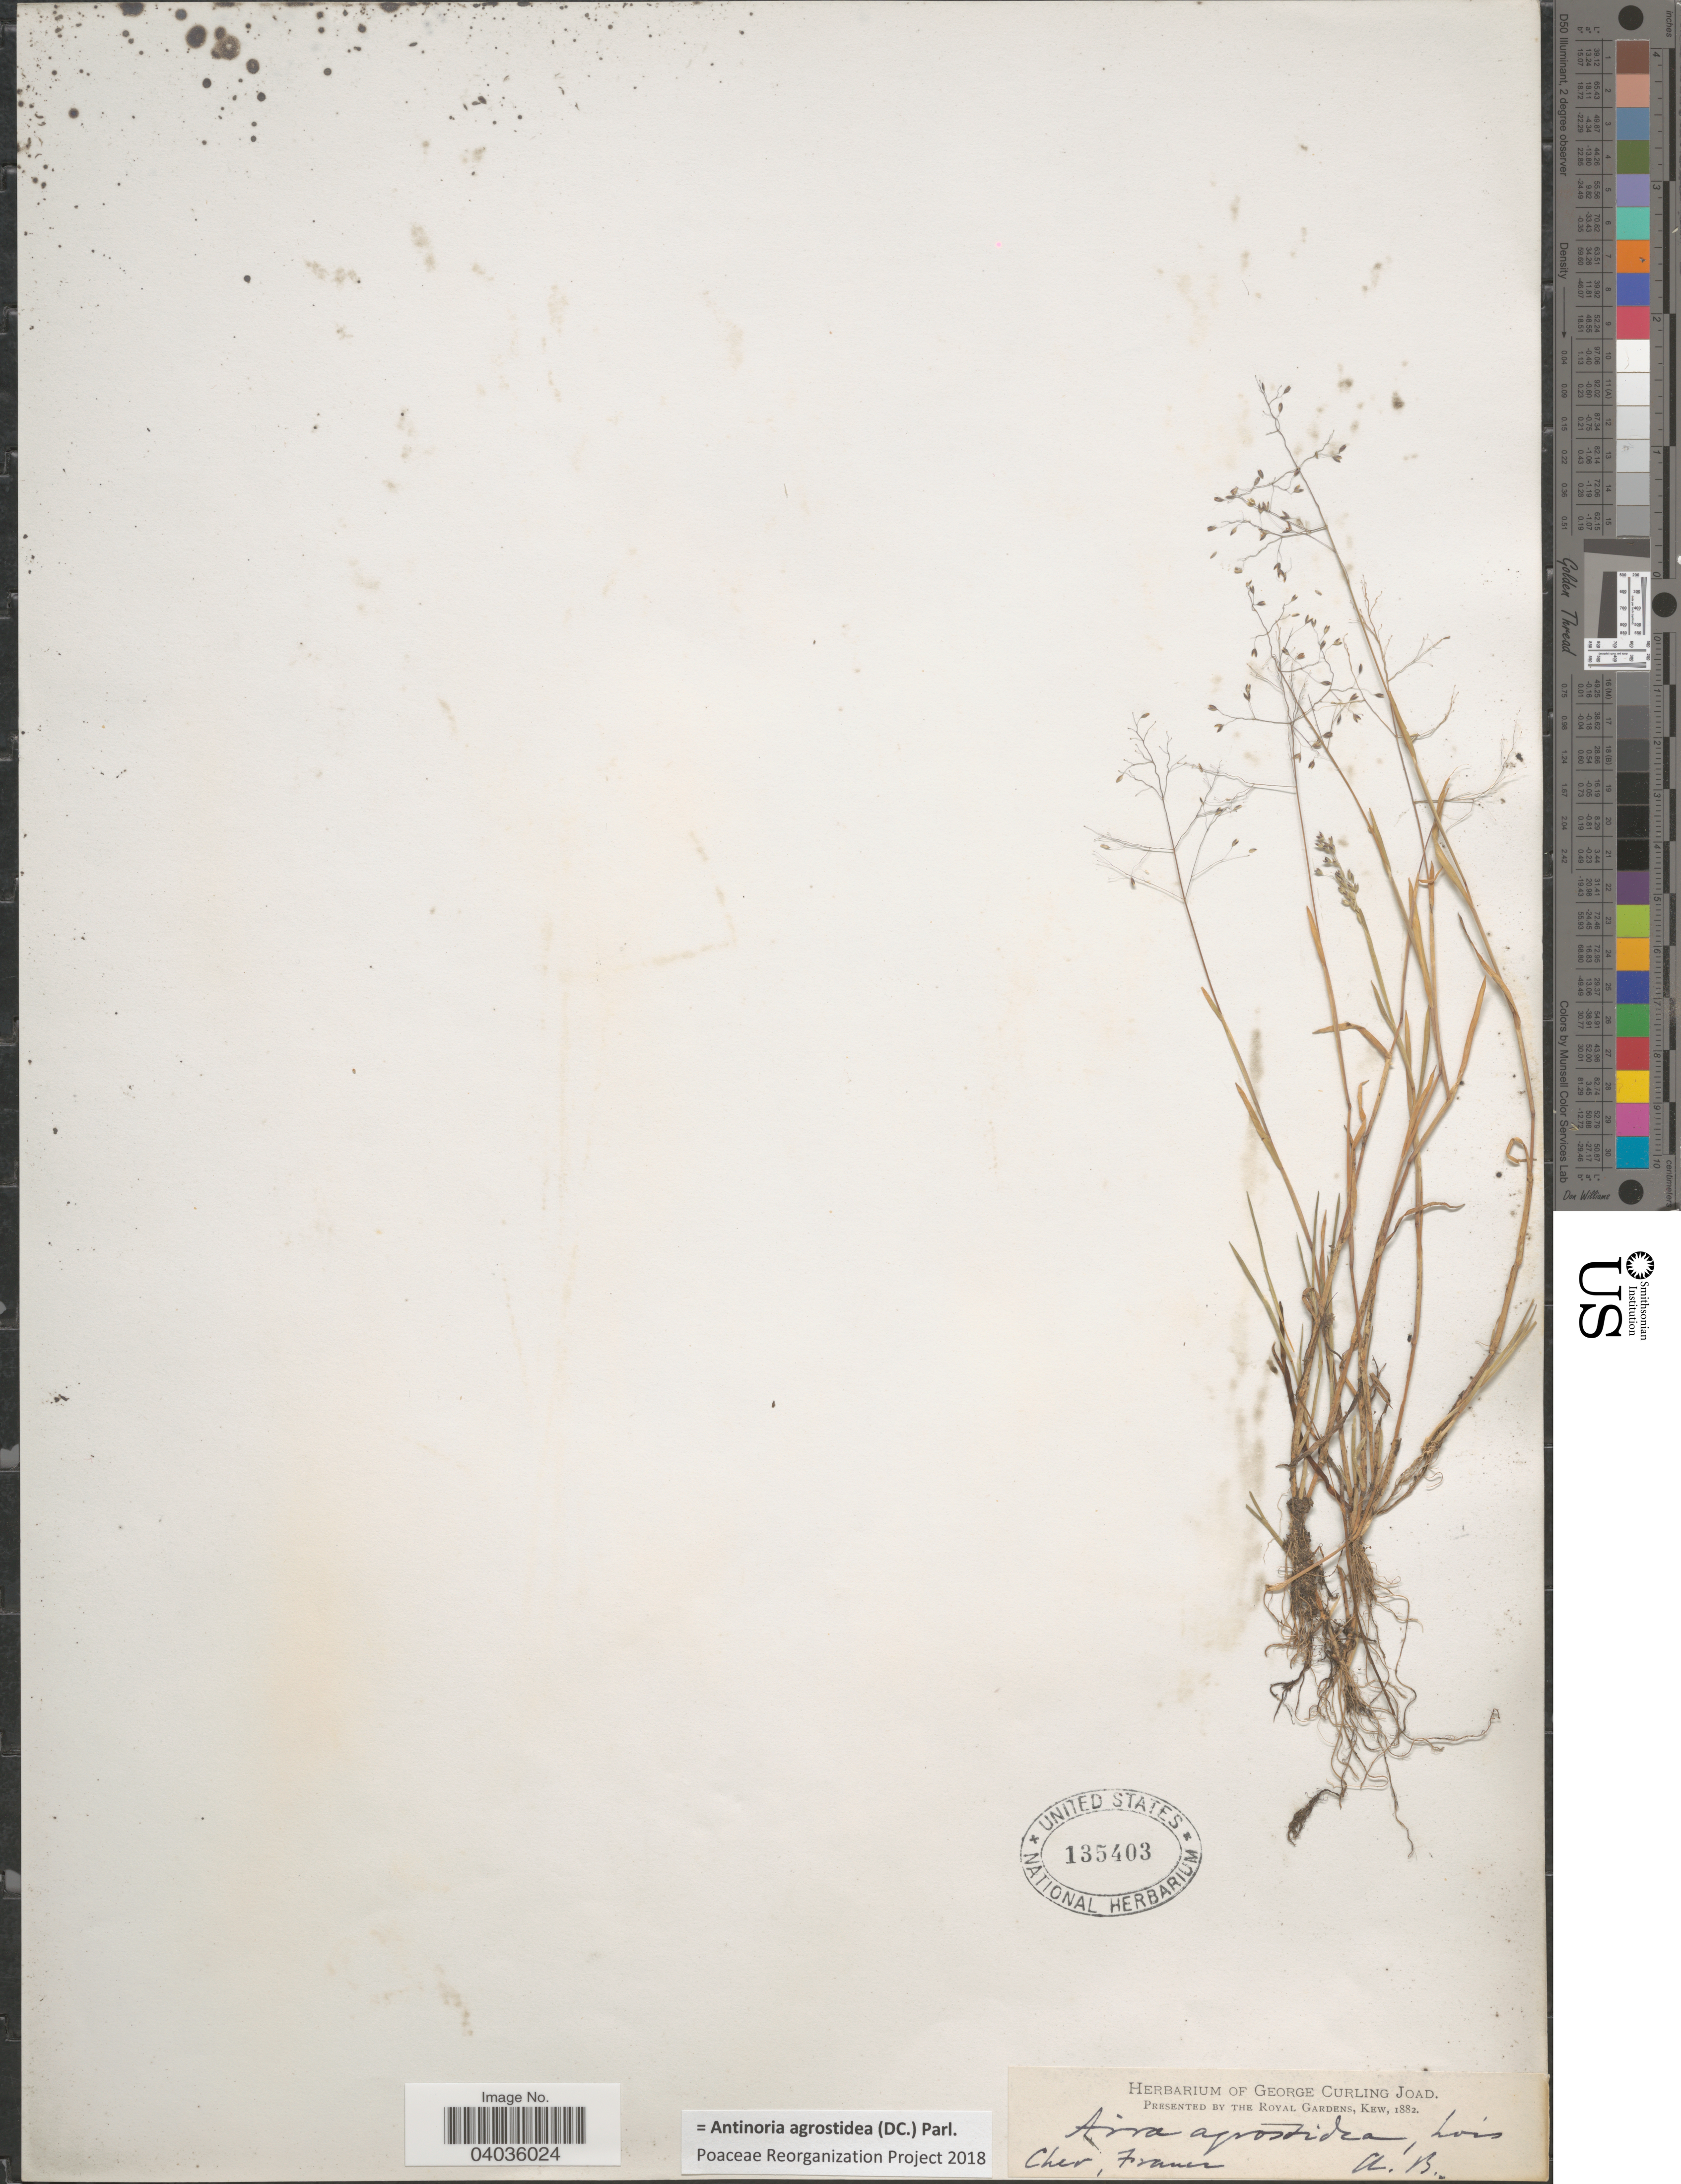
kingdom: Plantae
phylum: Tracheophyta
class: Liliopsida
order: Poales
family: Poaceae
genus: Antinoria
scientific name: Antinoria agrostidea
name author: (DC.) Parl.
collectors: A. B.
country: France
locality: Cher.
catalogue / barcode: US 135403